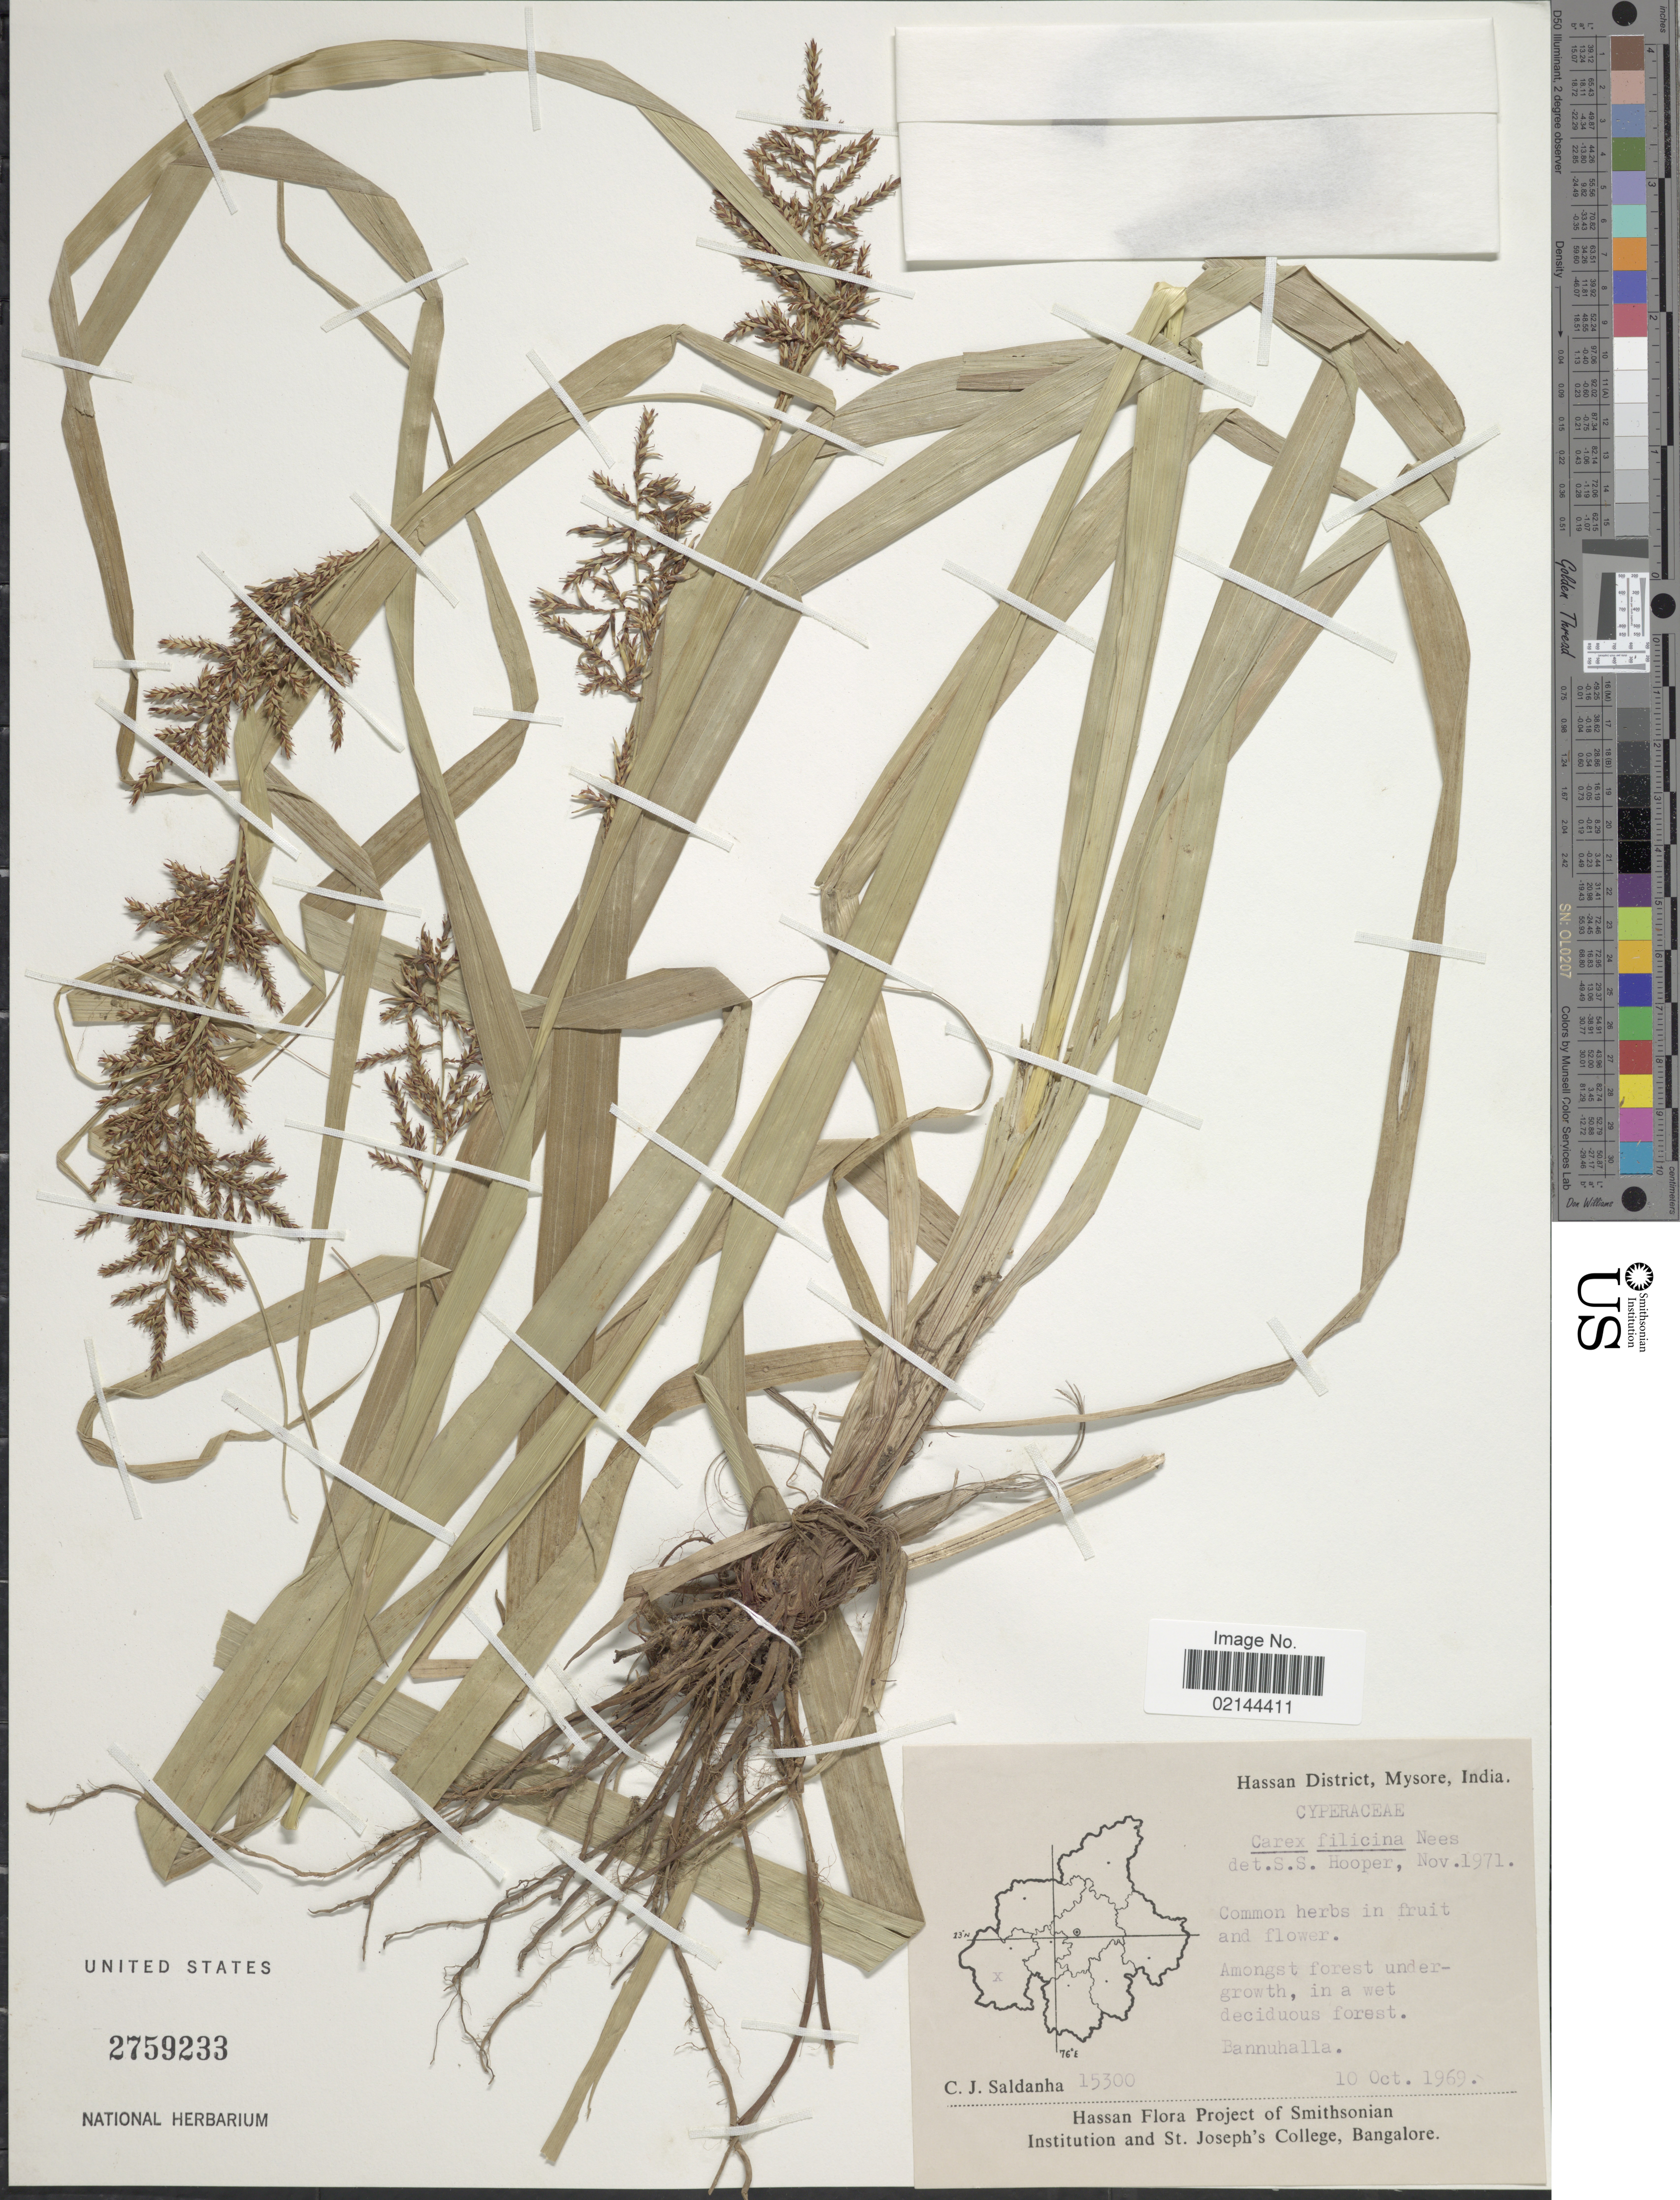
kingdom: Plantae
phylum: Tracheophyta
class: Liliopsida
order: Poales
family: Cyperaceae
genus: Carex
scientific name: Carex filicina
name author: Nees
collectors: C. J. Saldanha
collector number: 15300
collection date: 1969-10-10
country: India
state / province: Karnataka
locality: Hassan District, Mysore. Bannuhalla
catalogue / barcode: US 2759233